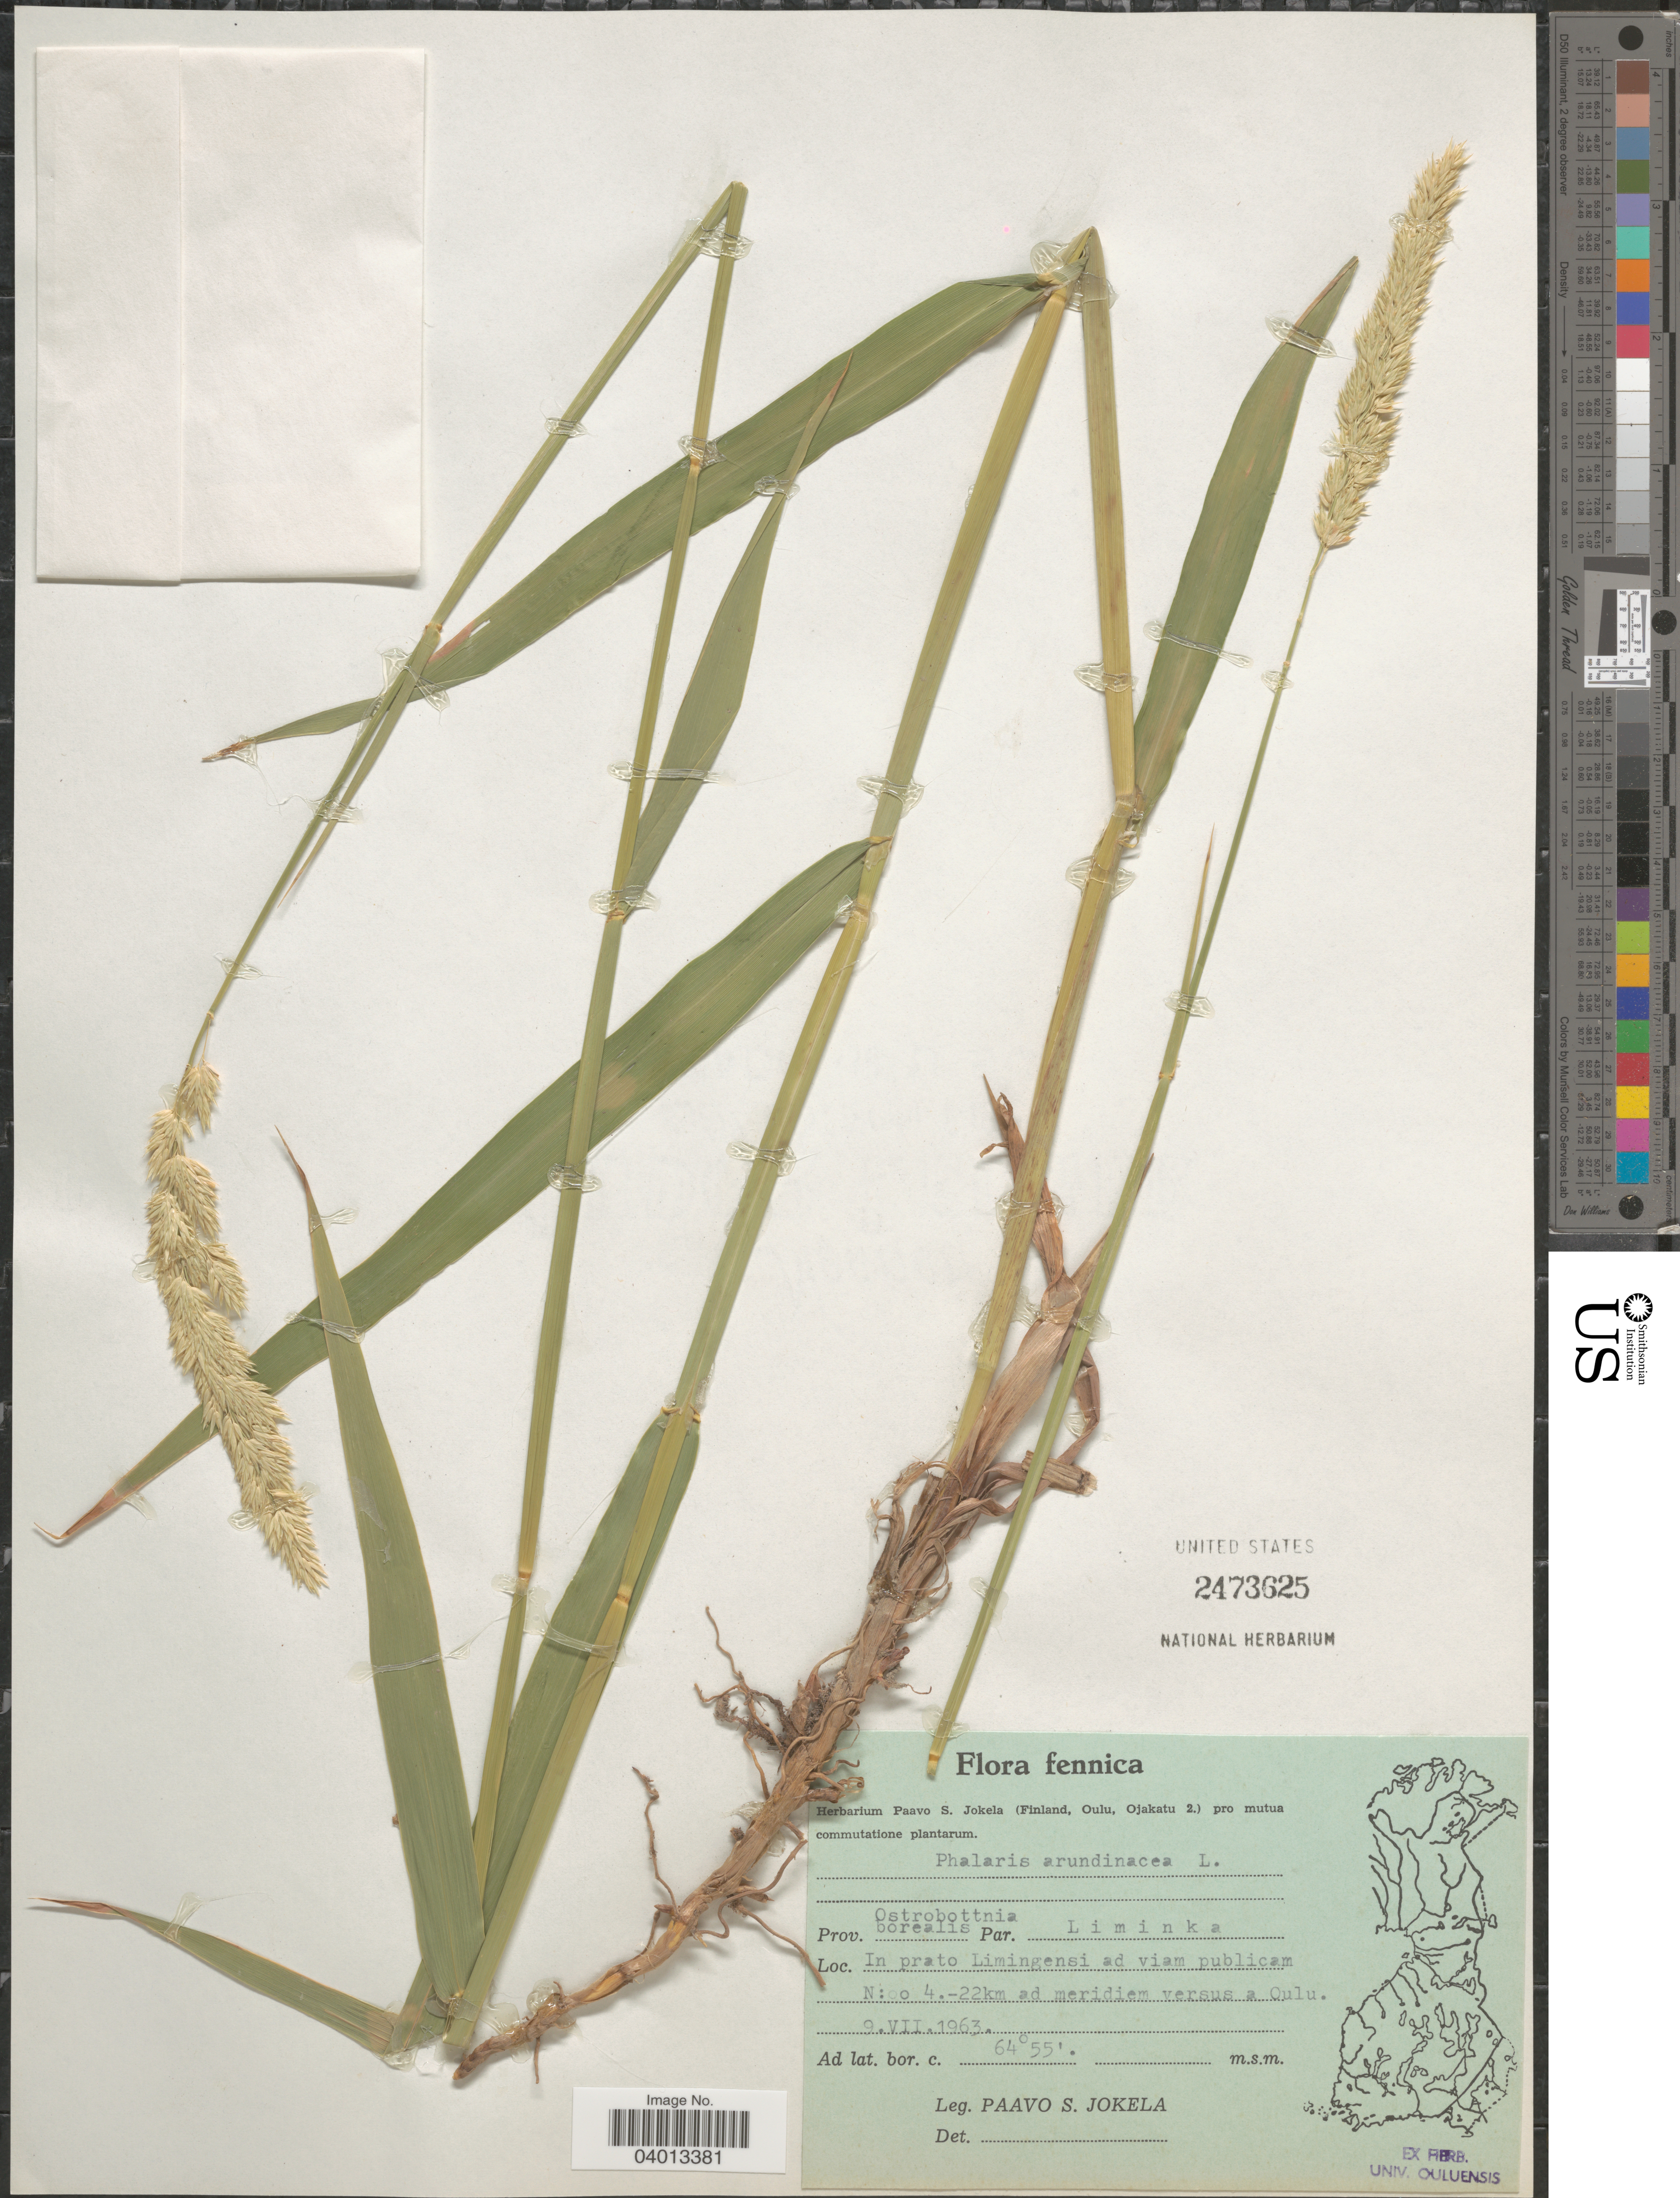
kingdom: Plantae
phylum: Tracheophyta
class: Liliopsida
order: Poales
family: Poaceae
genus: Phalaris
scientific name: Phalaris arundinacea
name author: L.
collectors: P. Jokela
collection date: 1963-07-09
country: Finland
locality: Fennica. Prov. Ostrobottnia borealis. Par. Liminka. In prato Limingensi ad viam publicam. N: o 4.-22km ad meridiem versus a Oulu.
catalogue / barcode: US 2473625